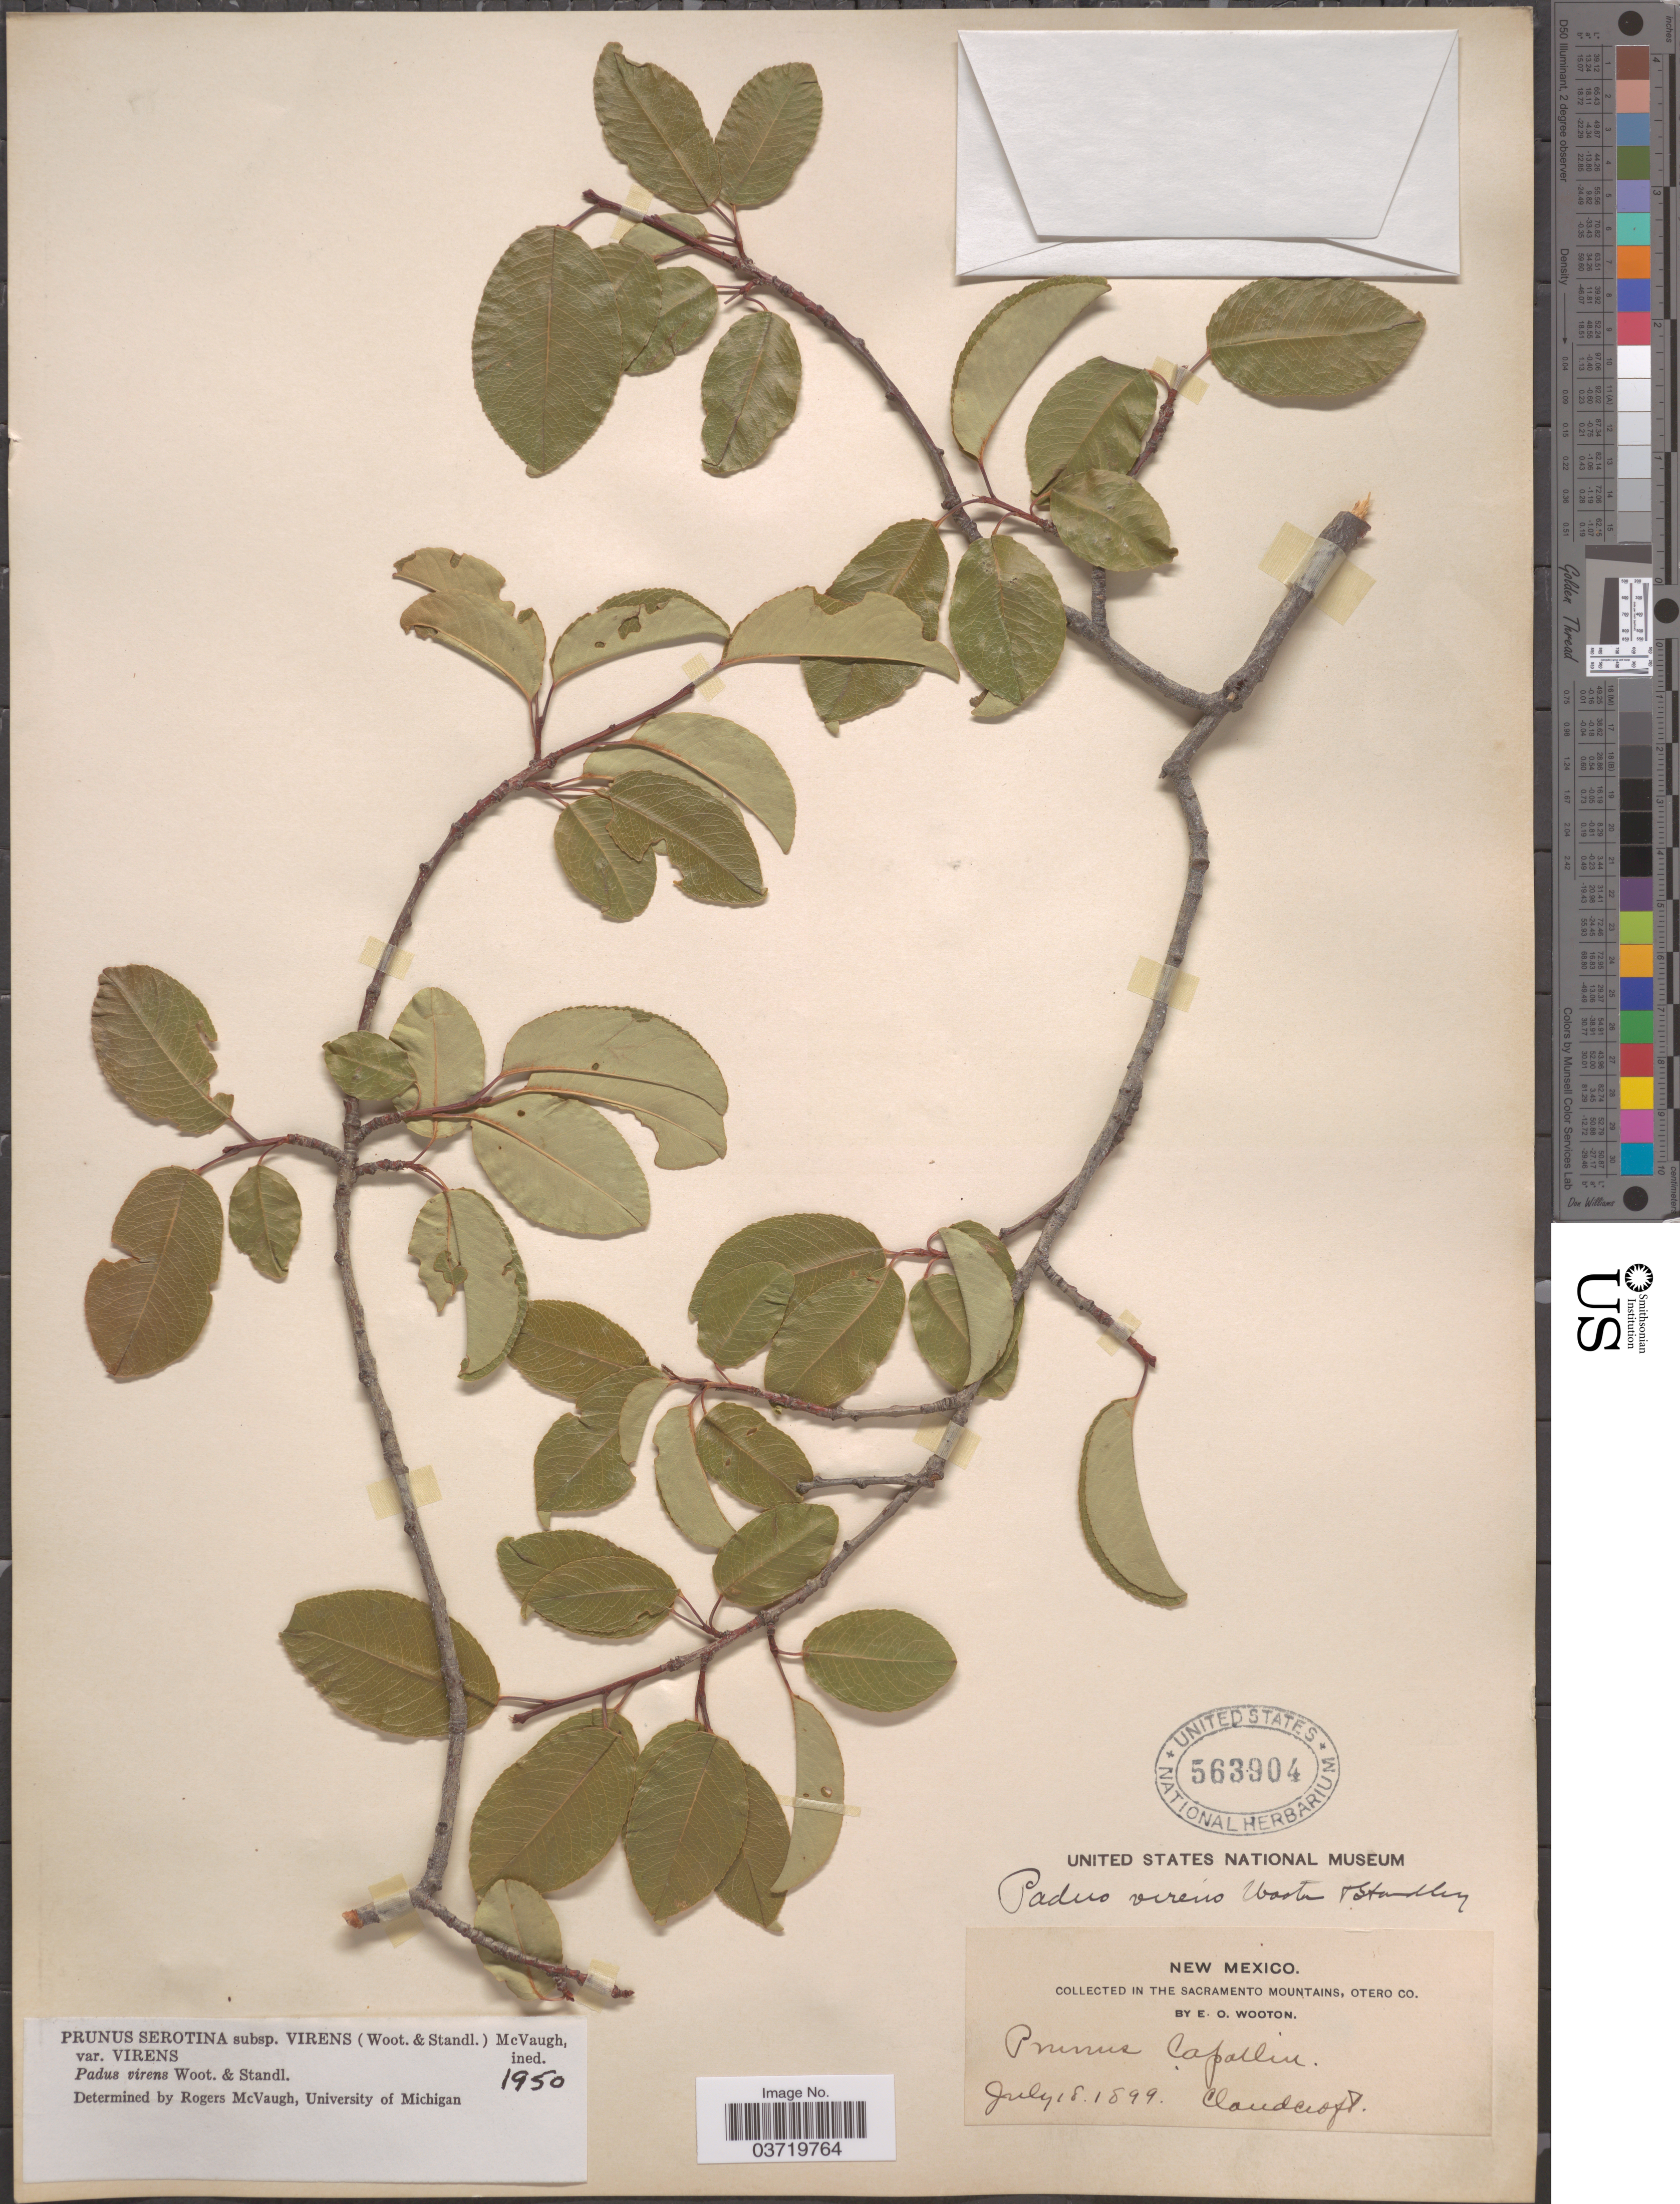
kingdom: Plantae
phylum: Tracheophyta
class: Magnoliopsida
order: Rosales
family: Rosaceae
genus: Prunus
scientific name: Prunus serotina var. rufula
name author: (Wooton & Standl.) McVaugh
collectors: E. O. Wooton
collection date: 1899-07-18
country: United States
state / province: New Mexico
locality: The Sacramento Mountains, Otero Co. Cloudcroft.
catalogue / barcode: US 563904